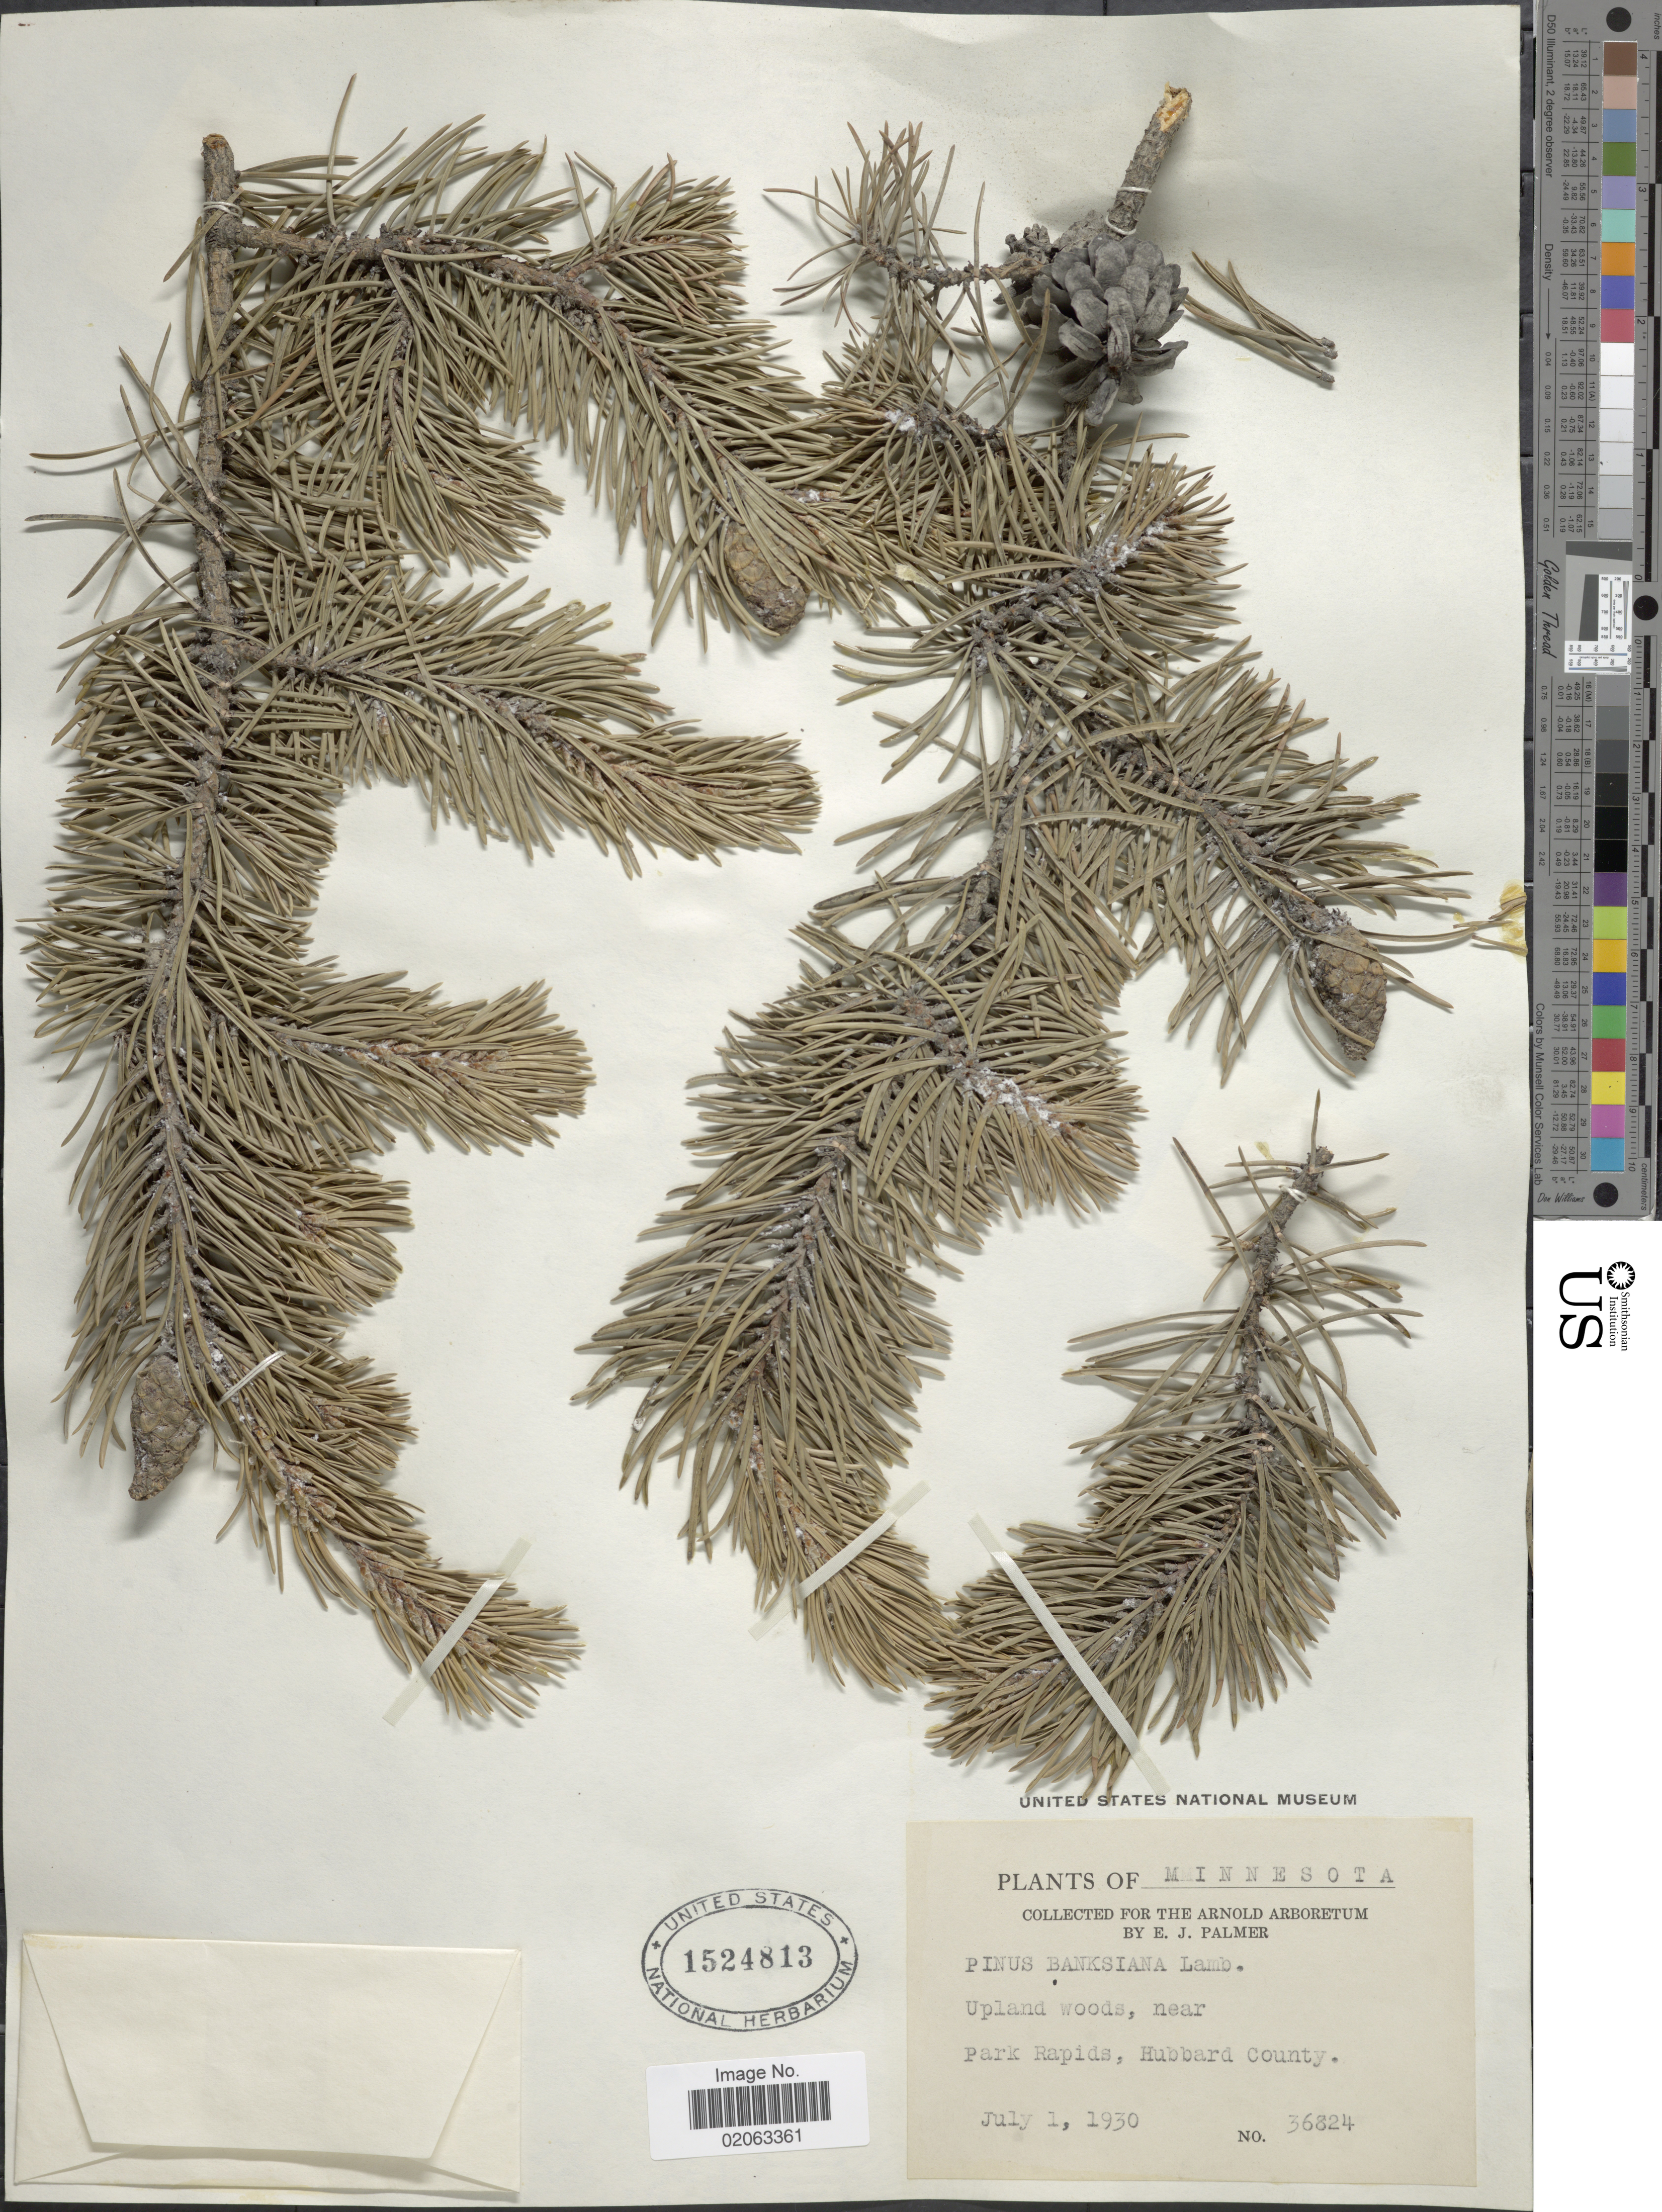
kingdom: Plantae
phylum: Tracheophyta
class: Pinopsida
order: Pinales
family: Pinaceae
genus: Pinus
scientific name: Pinus banksiana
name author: Lamb.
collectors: E. J. Palmer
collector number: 36824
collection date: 1930-07-01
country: United States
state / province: Minnesota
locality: Upland woods, near Park Rapids, Hubbard County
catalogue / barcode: US 1524813